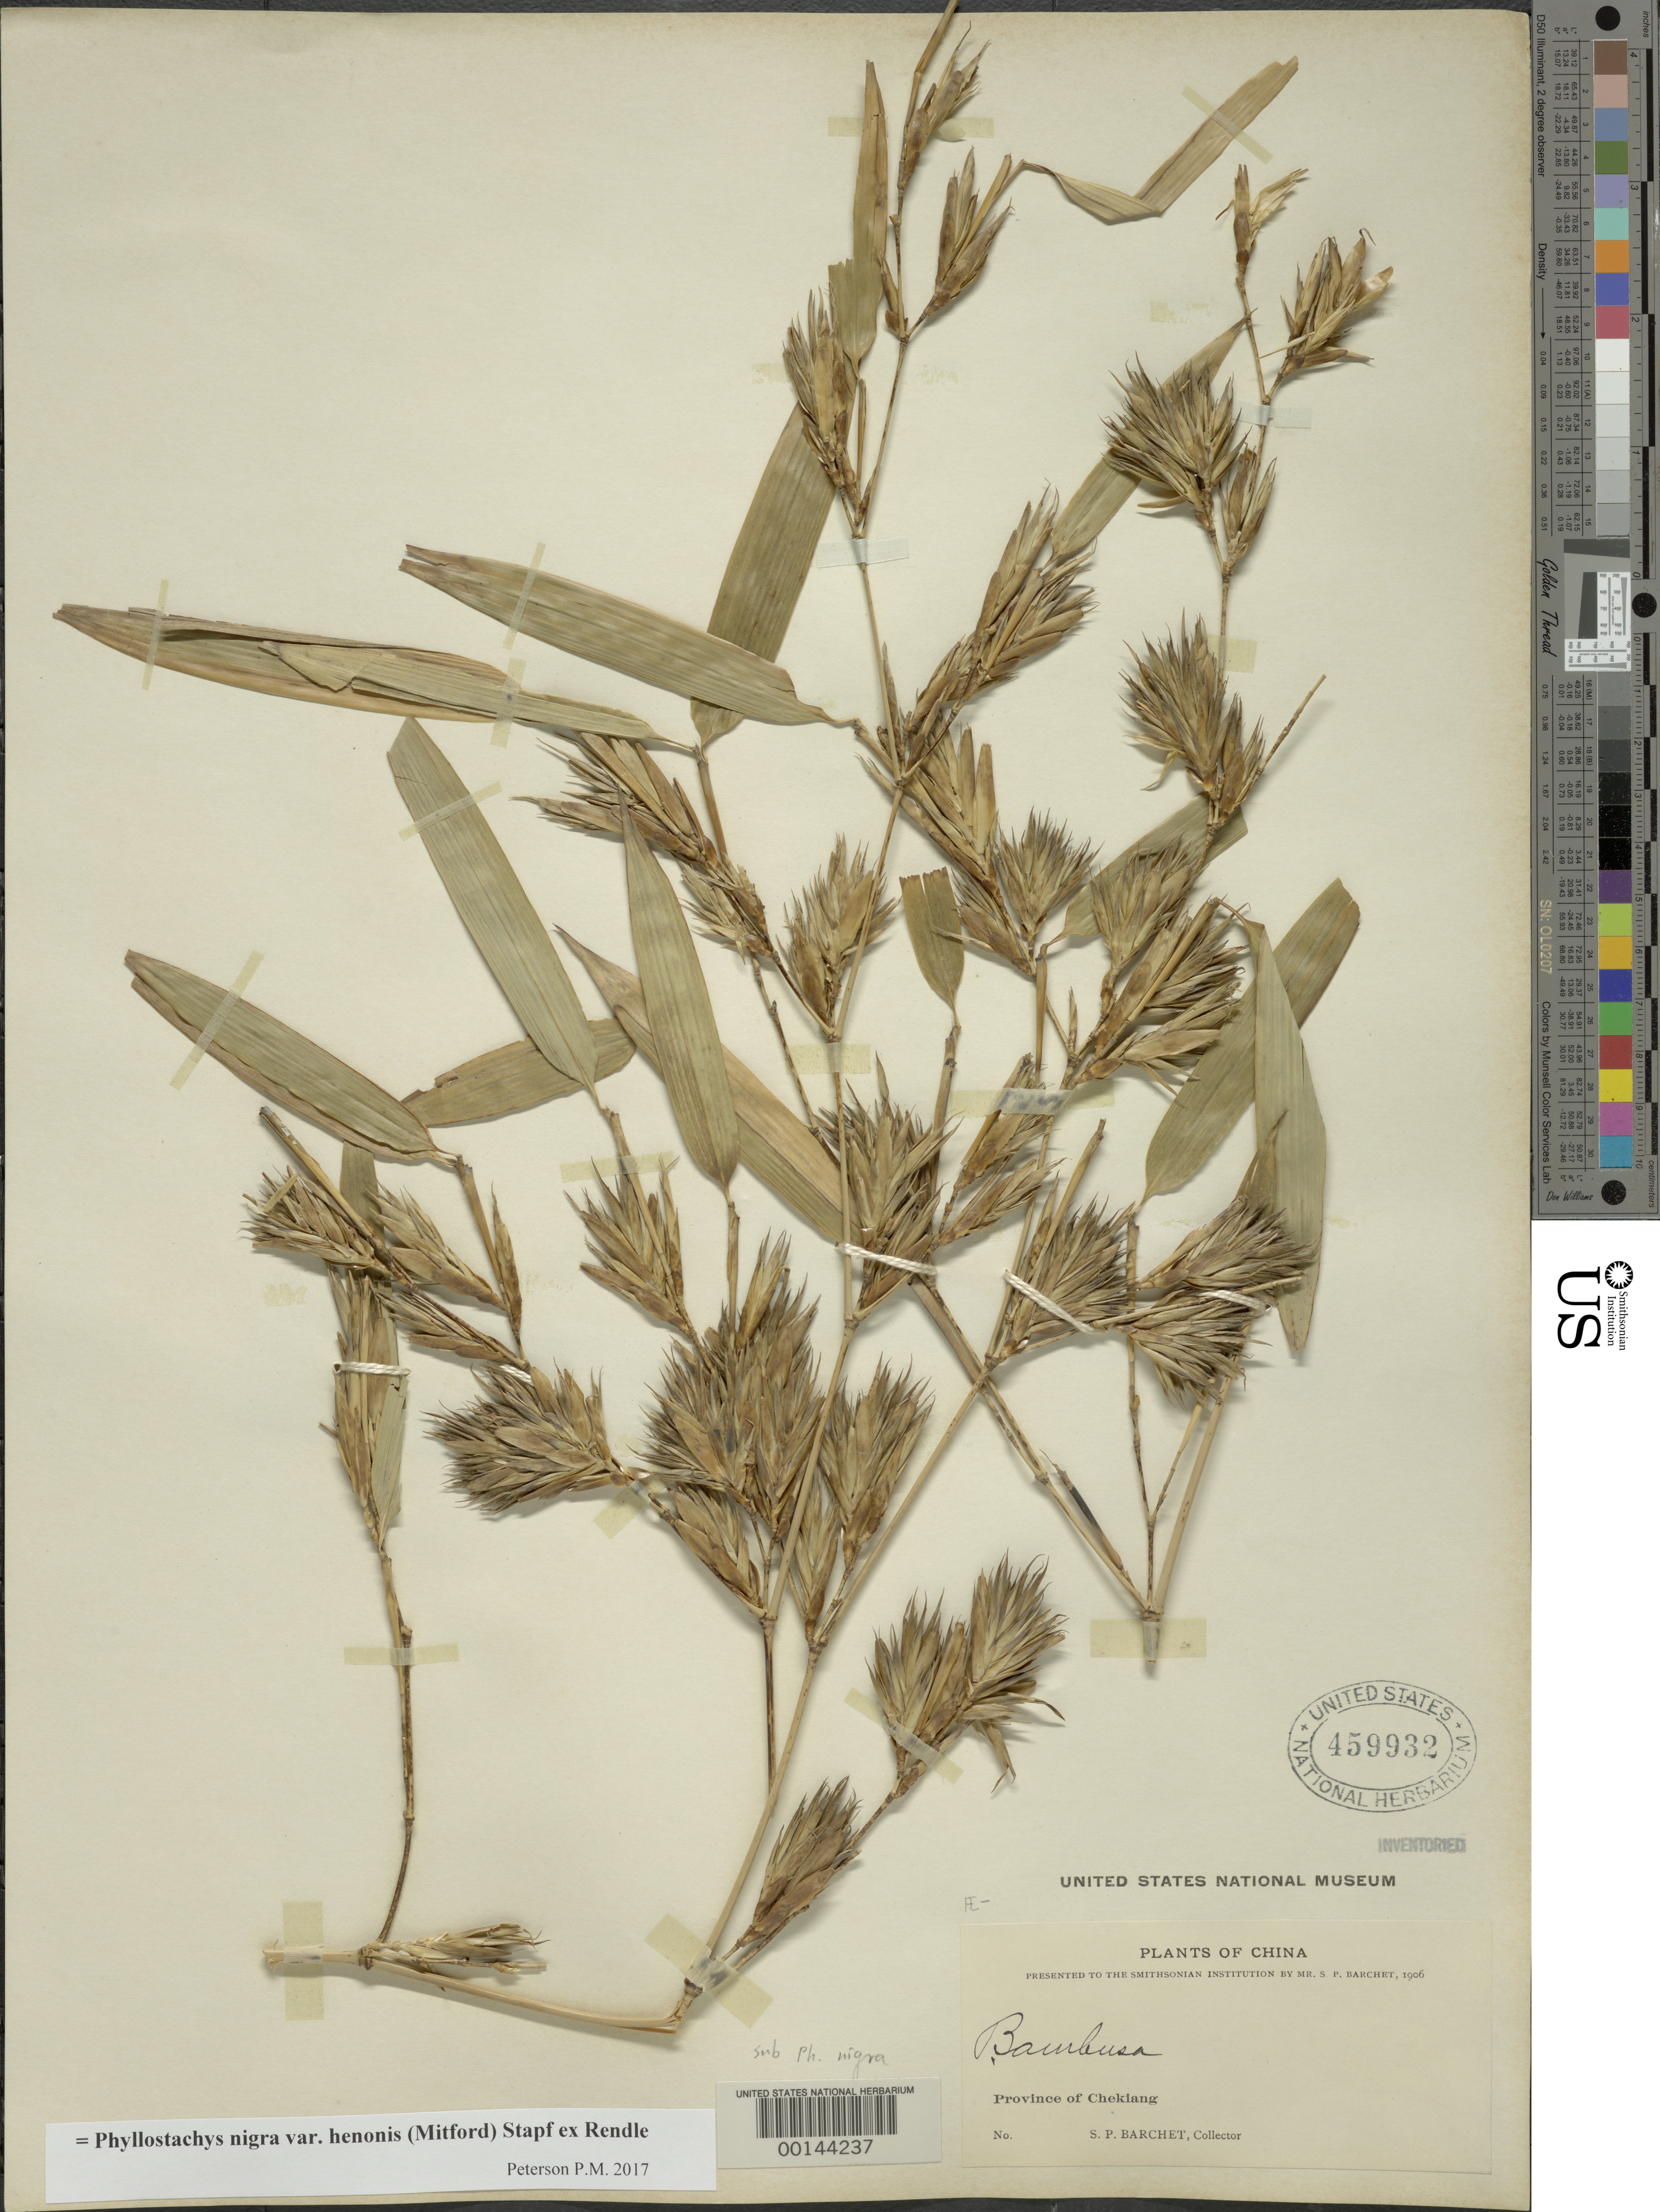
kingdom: Plantae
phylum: Tracheophyta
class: Liliopsida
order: Poales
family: Poaceae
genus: Phyllostachys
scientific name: Phyllostachys nigra var. henonis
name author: (Mitford) Stapf ex Rendle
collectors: S. P. Barchet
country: China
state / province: Zhejiang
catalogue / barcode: US 459932